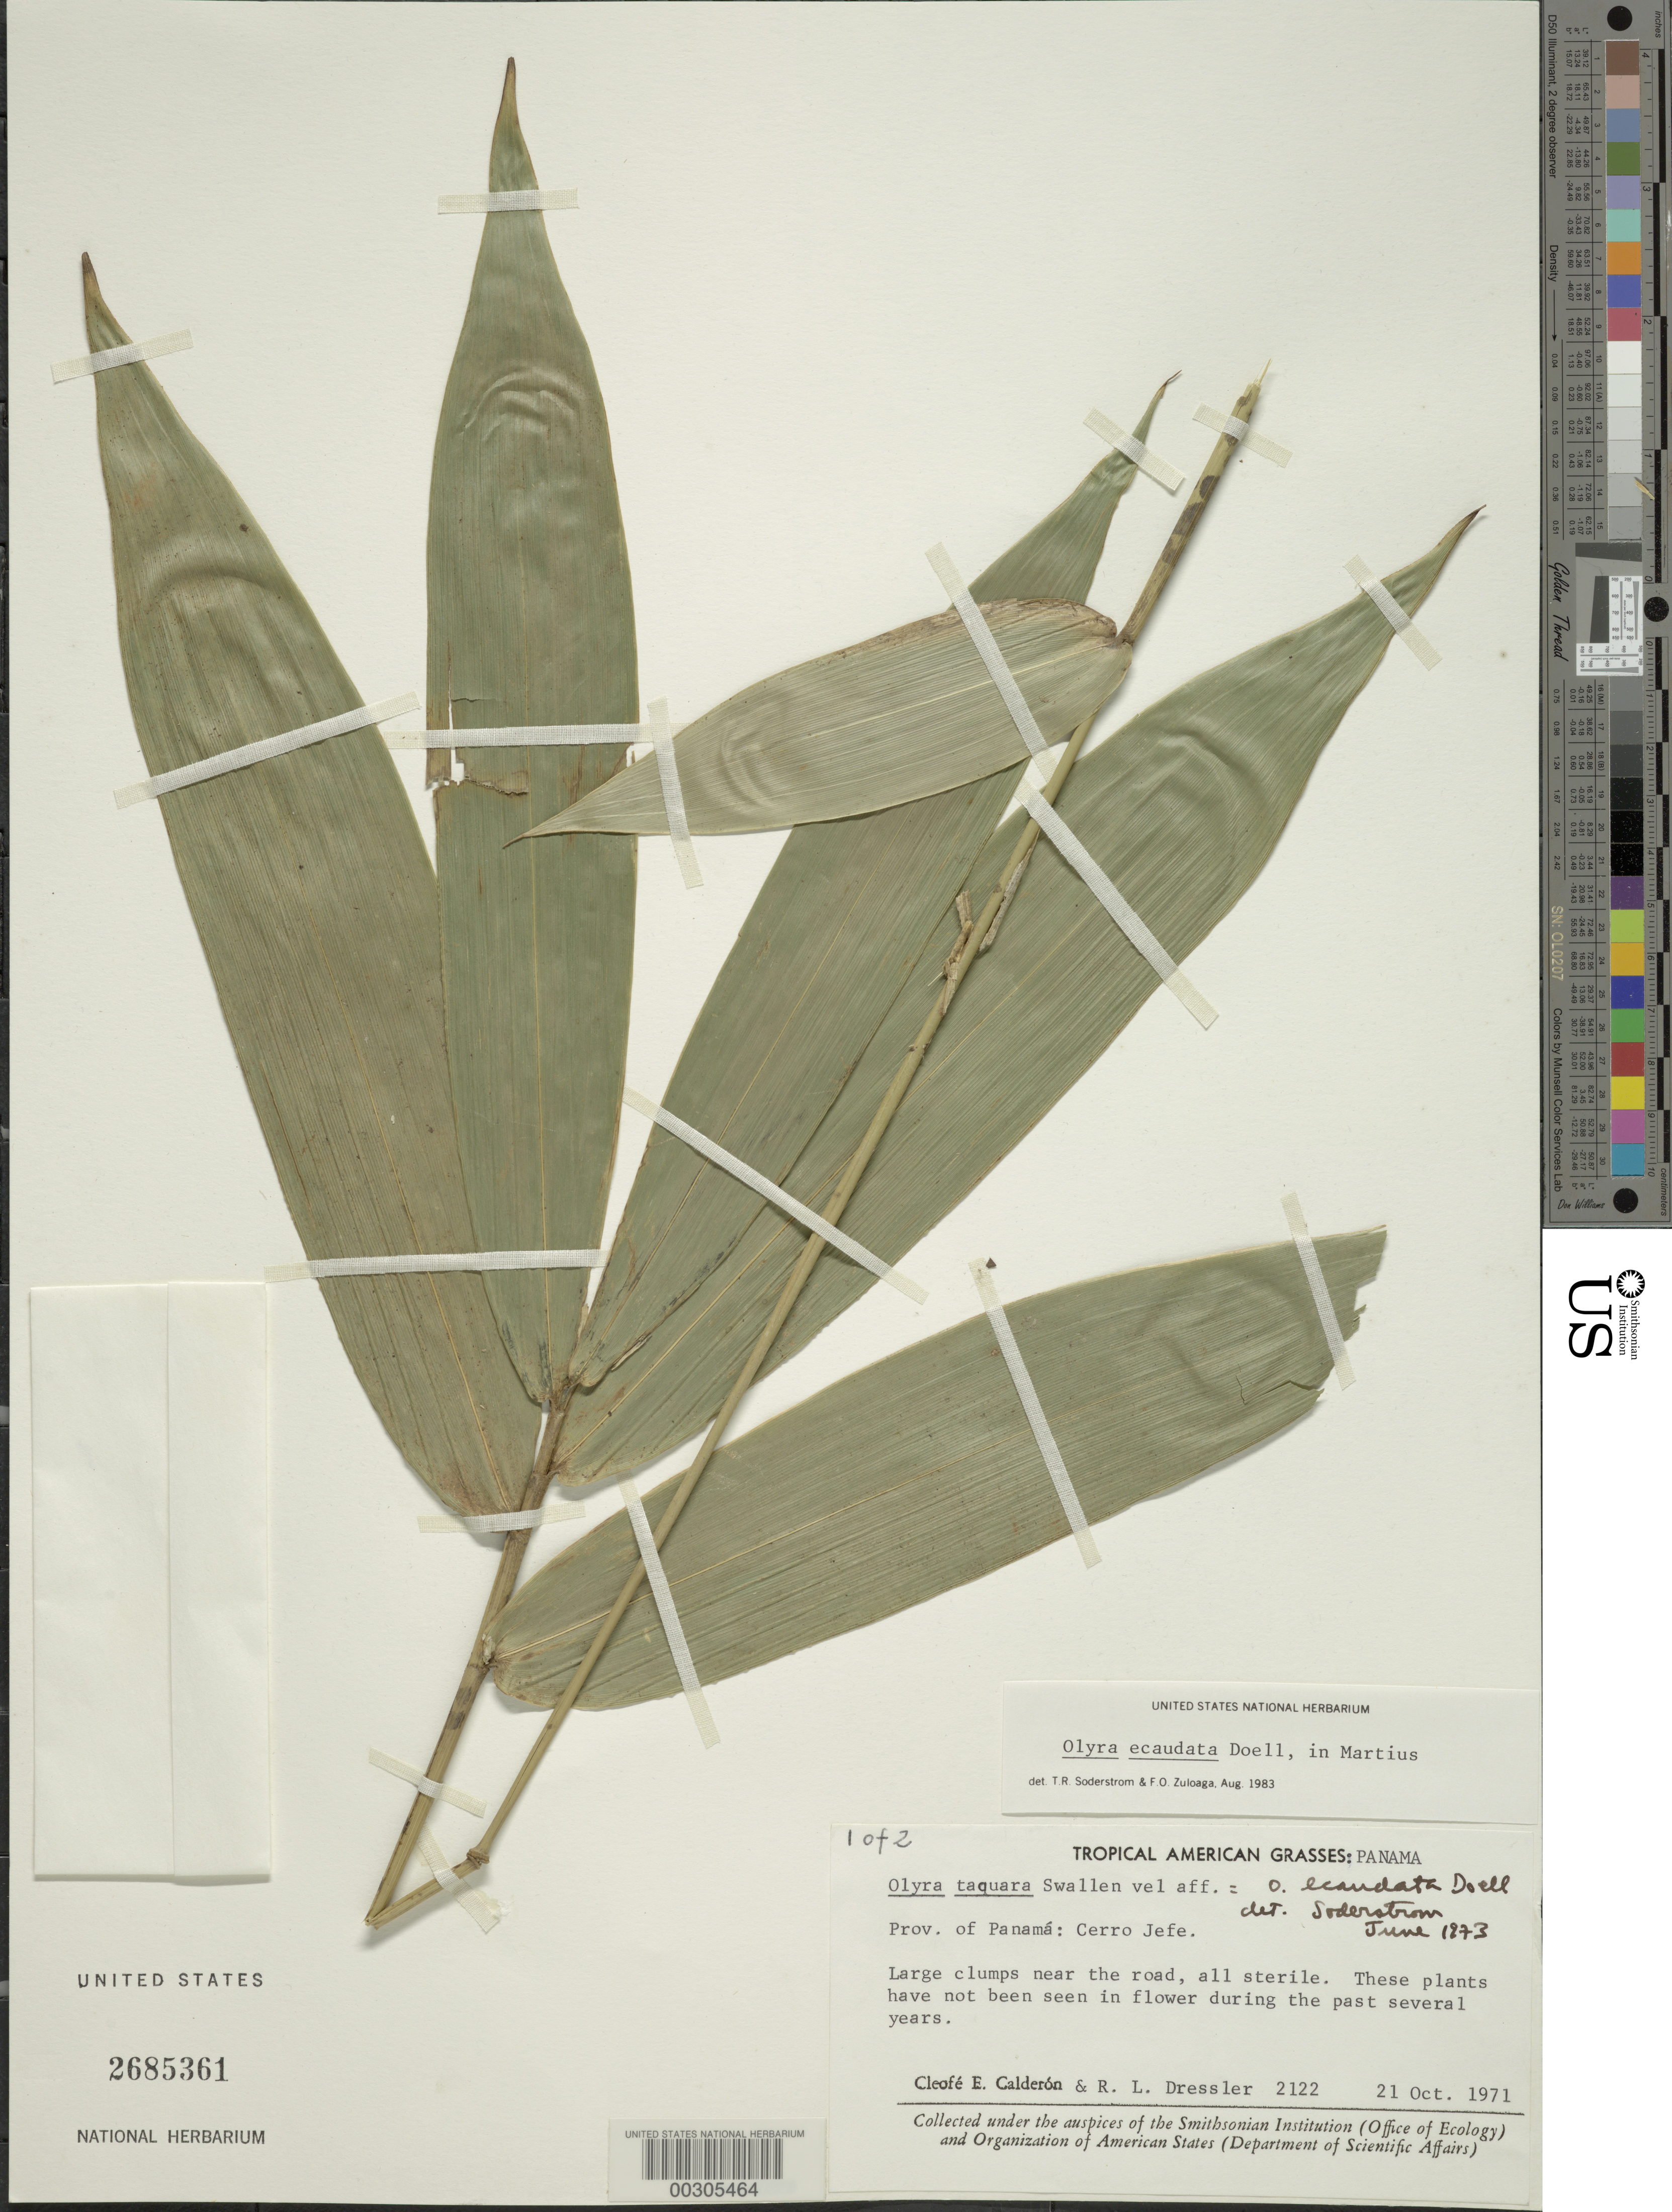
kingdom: Plantae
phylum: Tracheophyta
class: Liliopsida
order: Poales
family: Poaceae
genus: Olyra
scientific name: Olyra ecaudata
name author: Döll in Mart.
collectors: C. E. Calderón & R. Dressler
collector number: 2122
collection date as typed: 21 Oct 1971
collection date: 1971-10-21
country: Panama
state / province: Panamá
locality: Cerro Jefe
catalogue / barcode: US 2685361